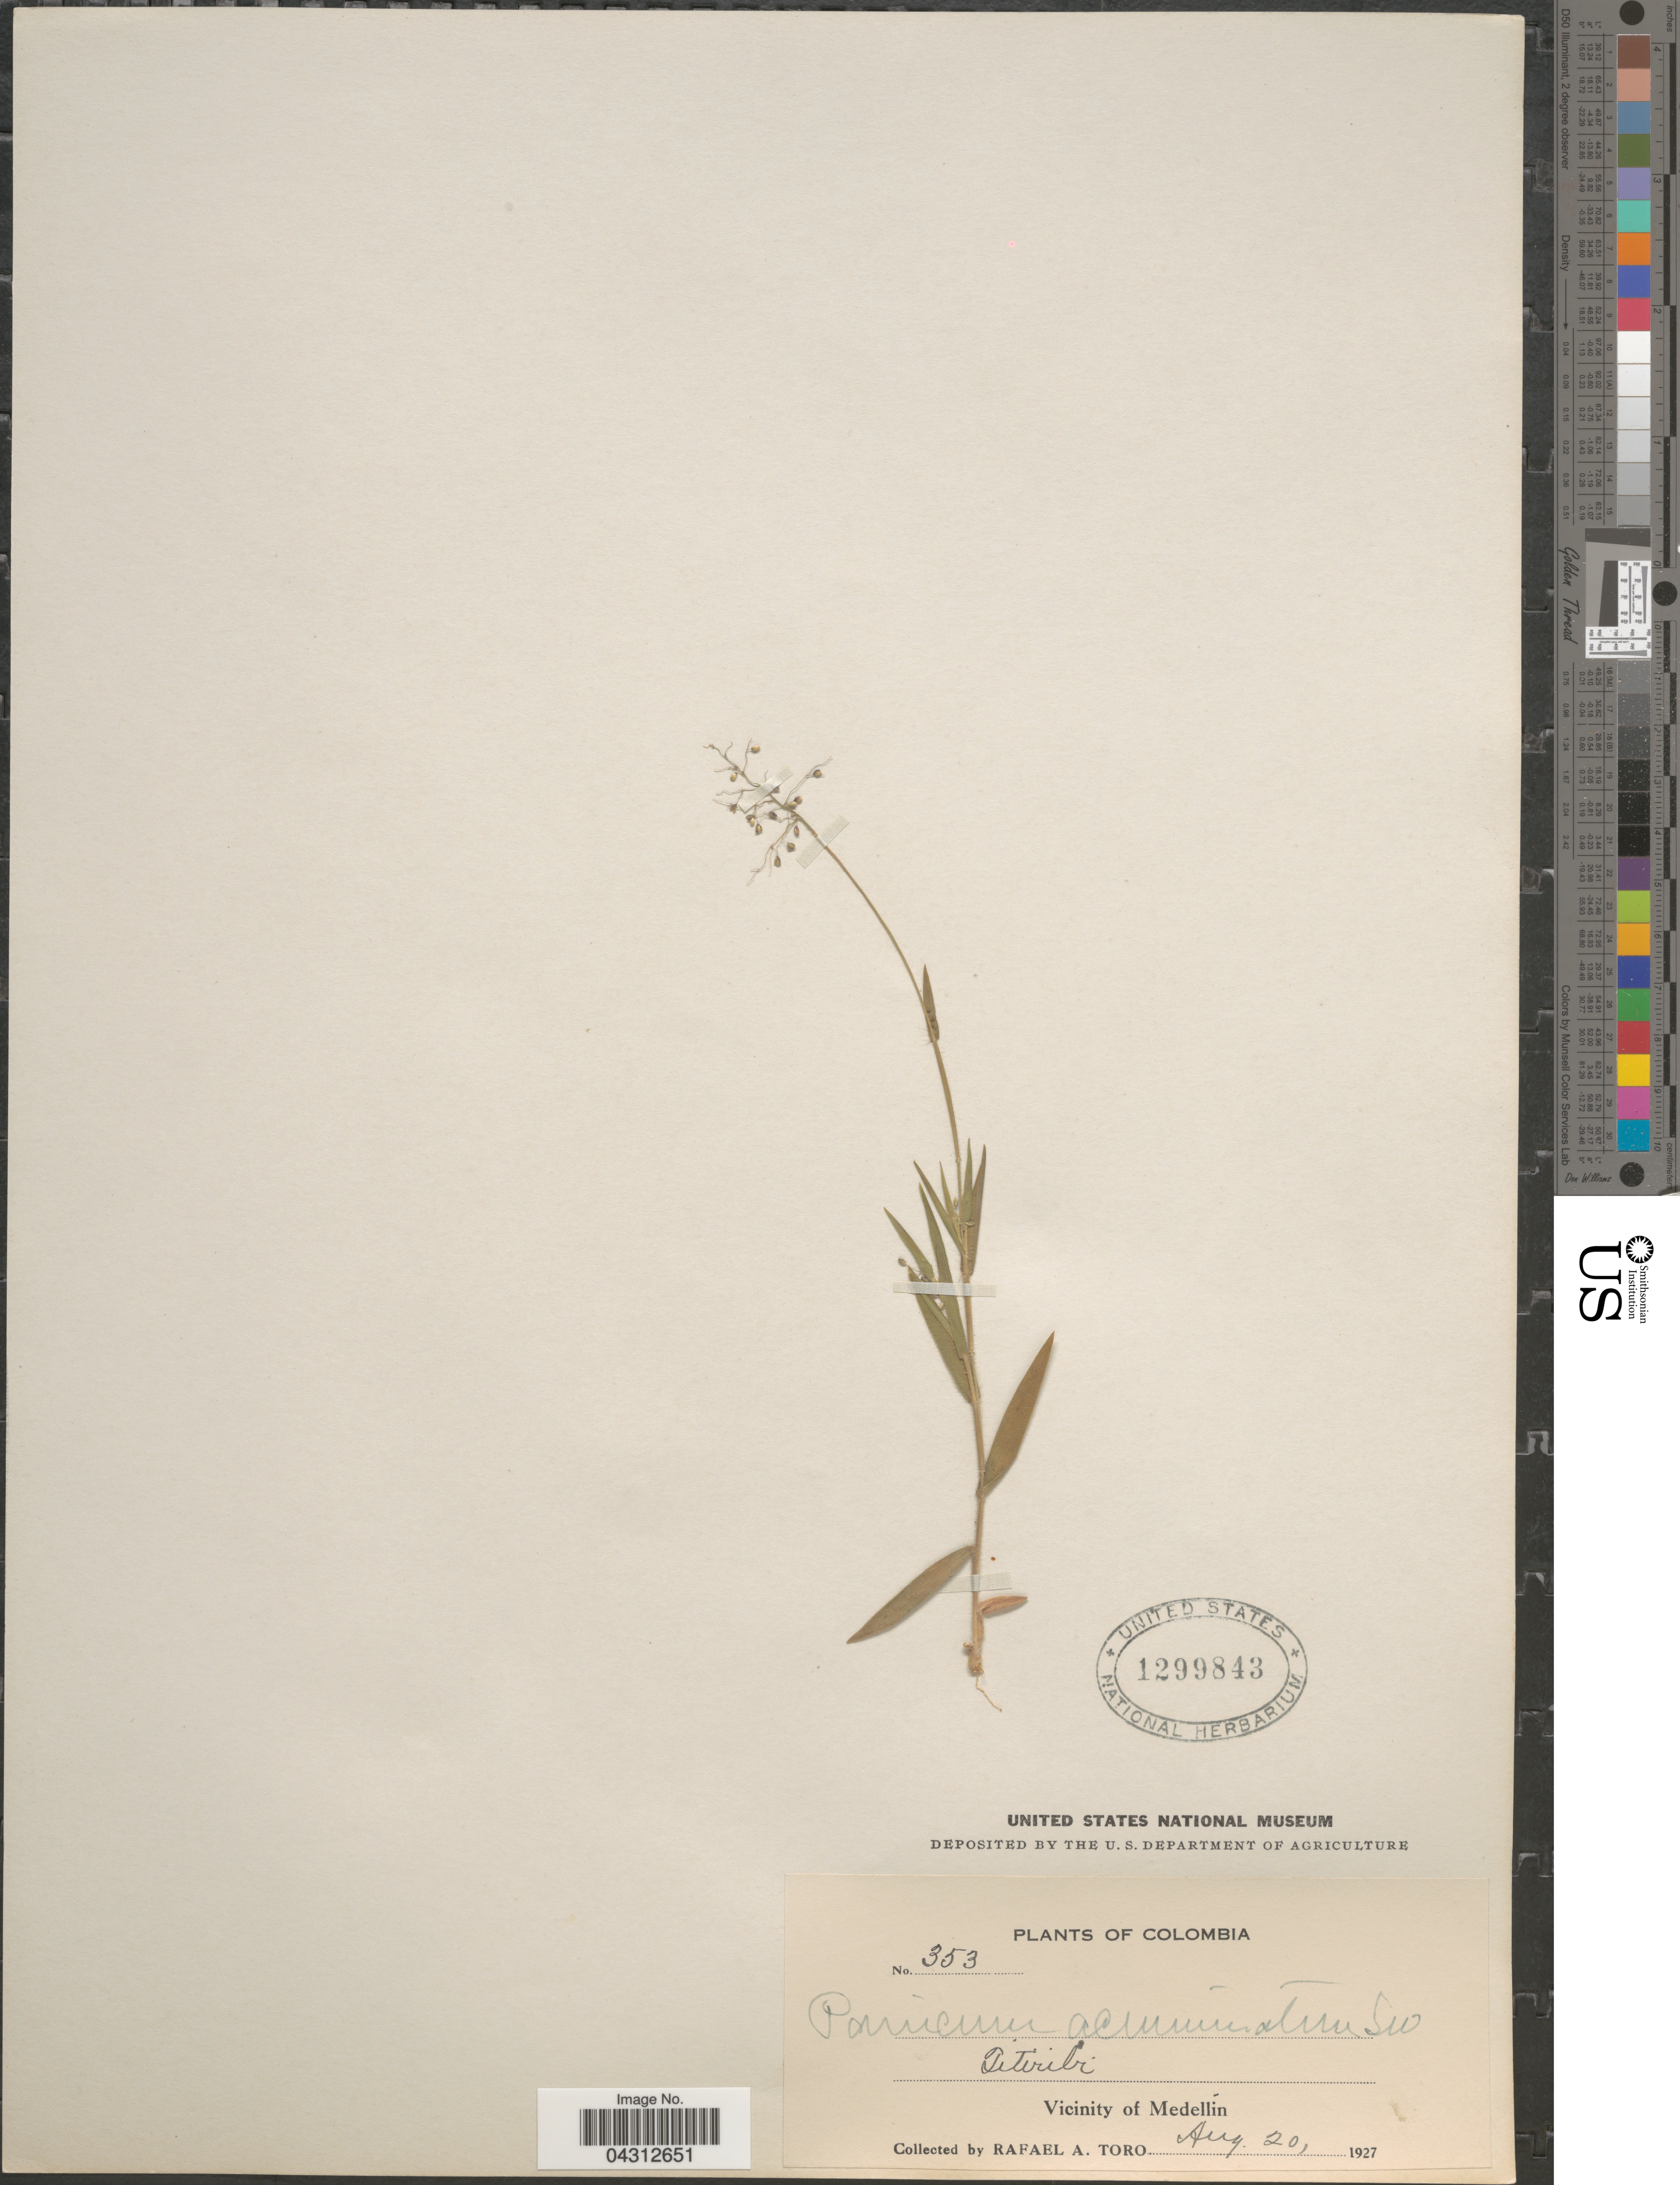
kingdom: Plantae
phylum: Tracheophyta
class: Liliopsida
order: Poales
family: Poaceae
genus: Panicum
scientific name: Panicum acuminatum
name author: Sw.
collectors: R. A. Toro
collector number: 353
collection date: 1927-08-20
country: Colombia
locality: Titiribi. Vicinity of Medellín.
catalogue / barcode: US 1299843